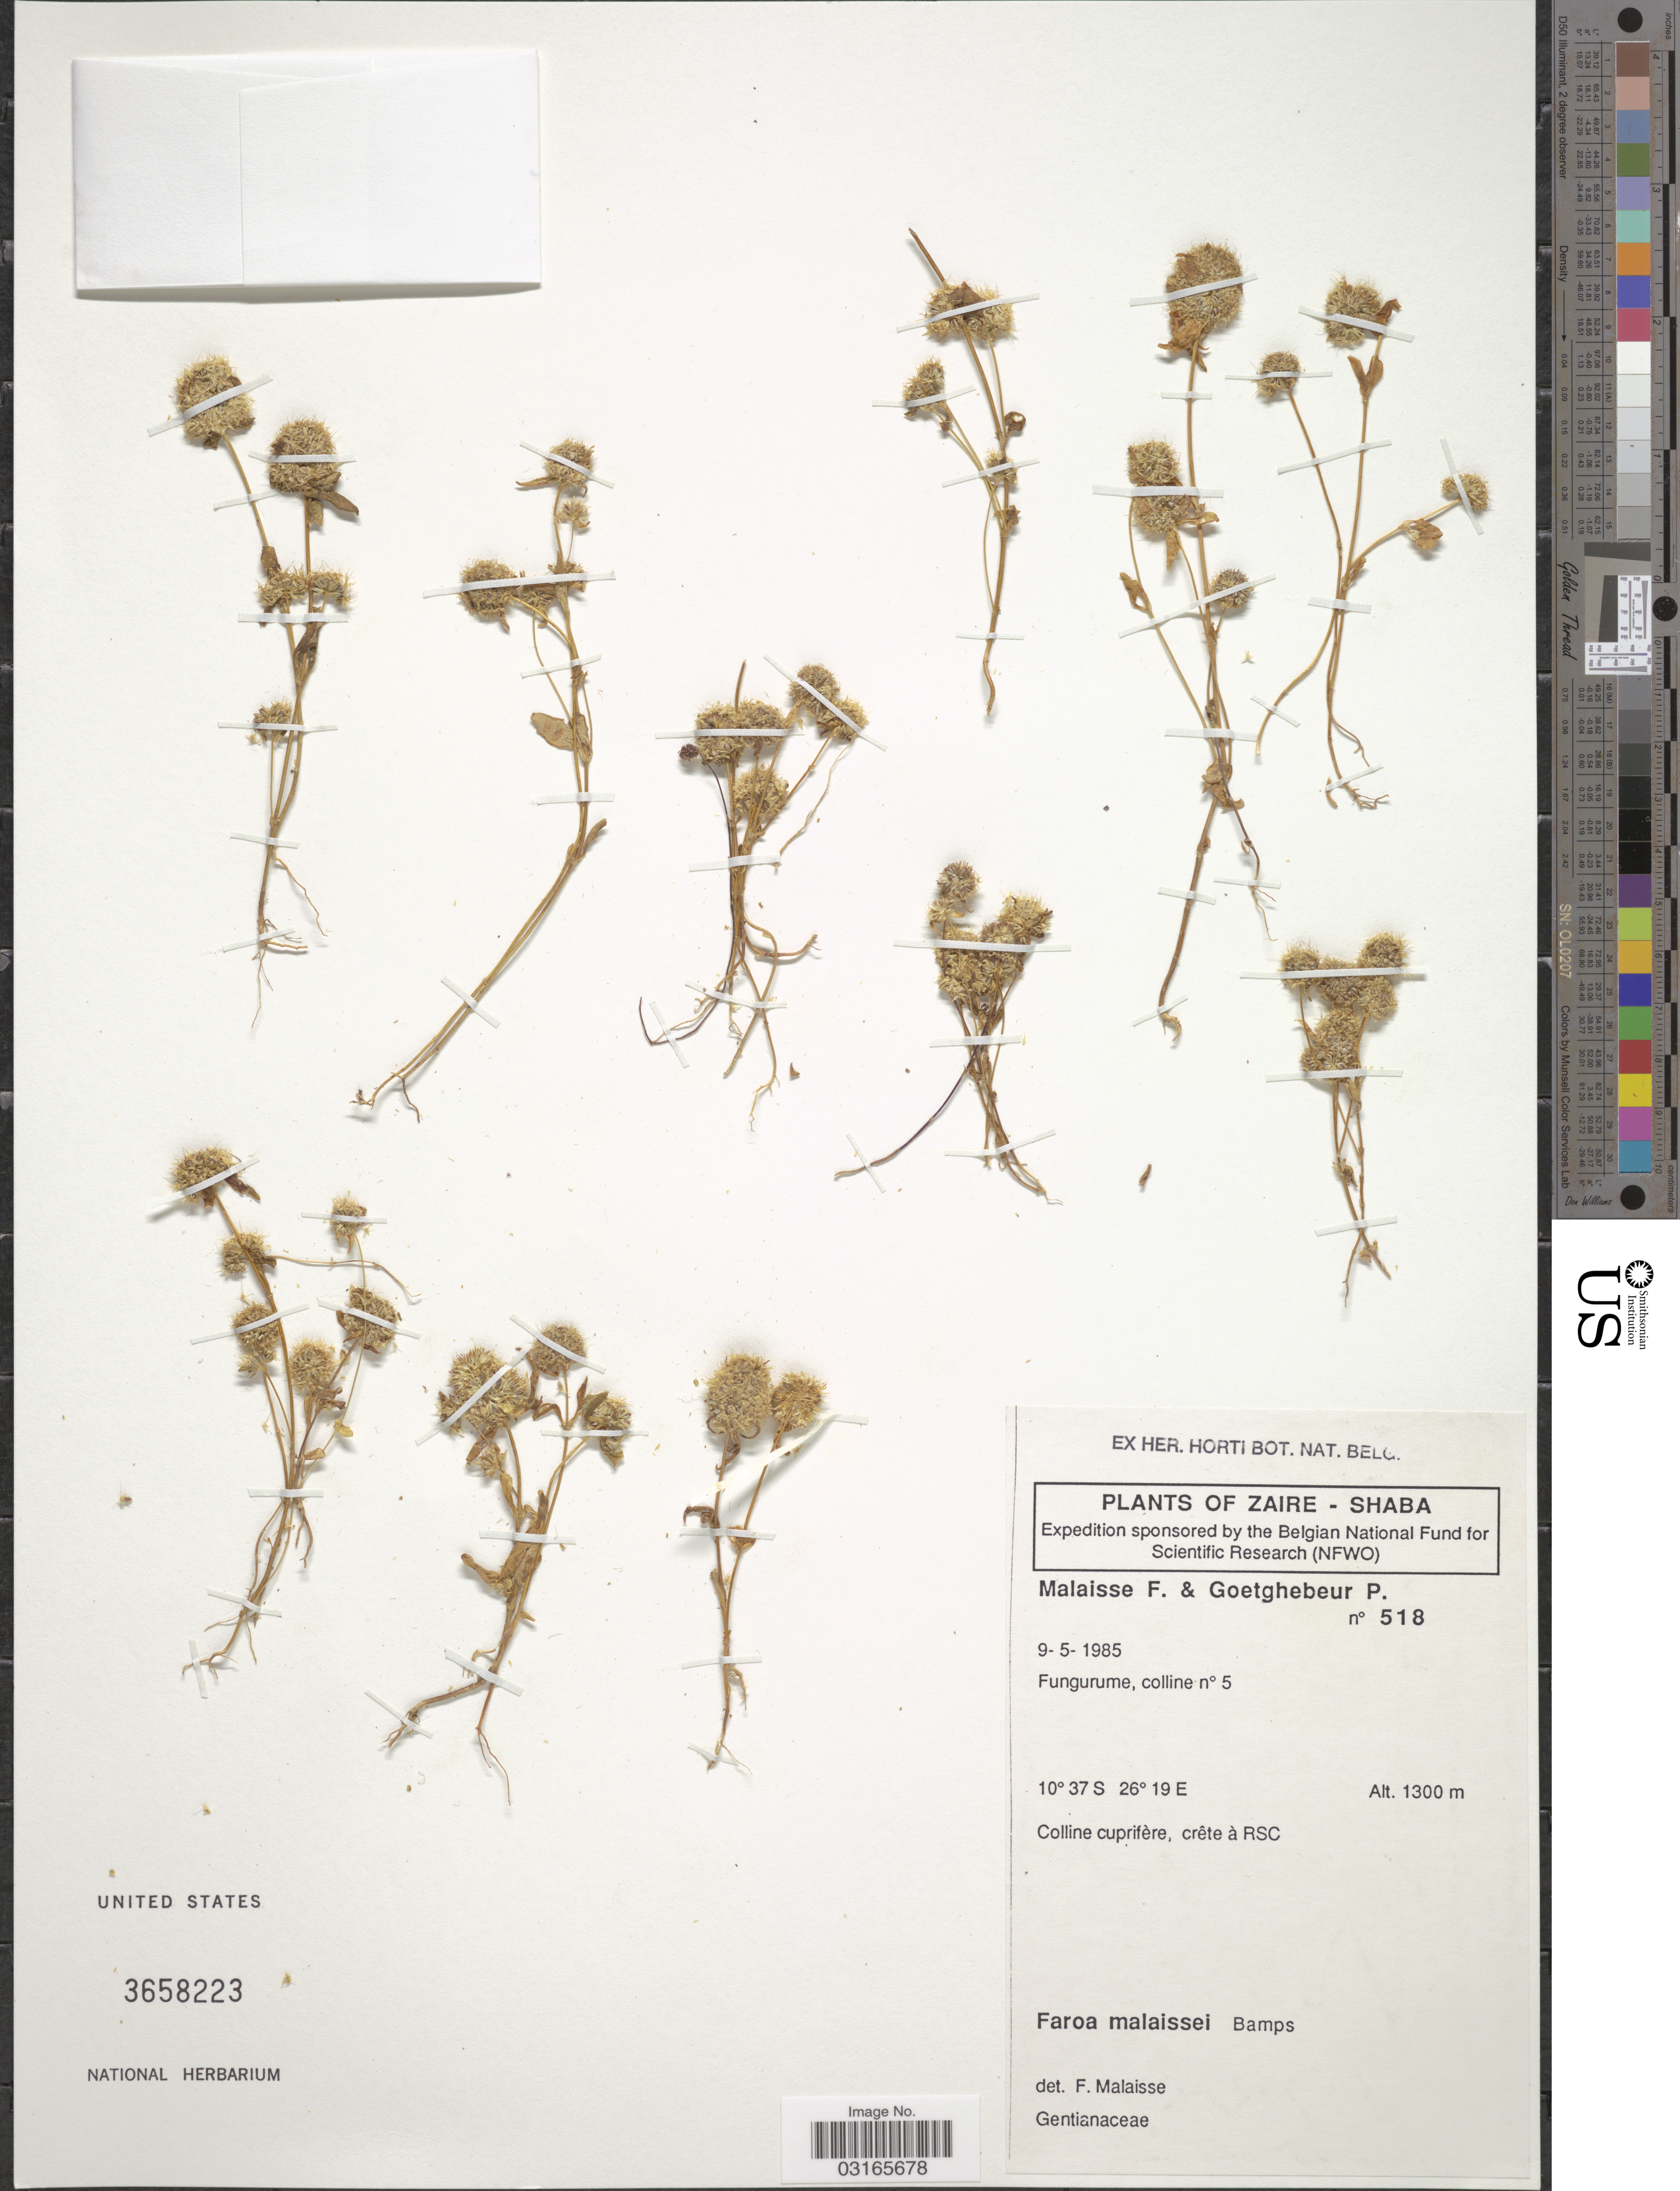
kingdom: Plantae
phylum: Tracheophyta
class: Magnoliopsida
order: Gentianales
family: Gentianaceae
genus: Faroa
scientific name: Faroa malaissei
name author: Bamps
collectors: F. Malaisse & P. Goetghebeur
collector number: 518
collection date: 1985-05-09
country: Angola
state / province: Zaire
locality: Shaba. Fungurume, colline n° 5.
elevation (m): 1300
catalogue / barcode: US 3658223